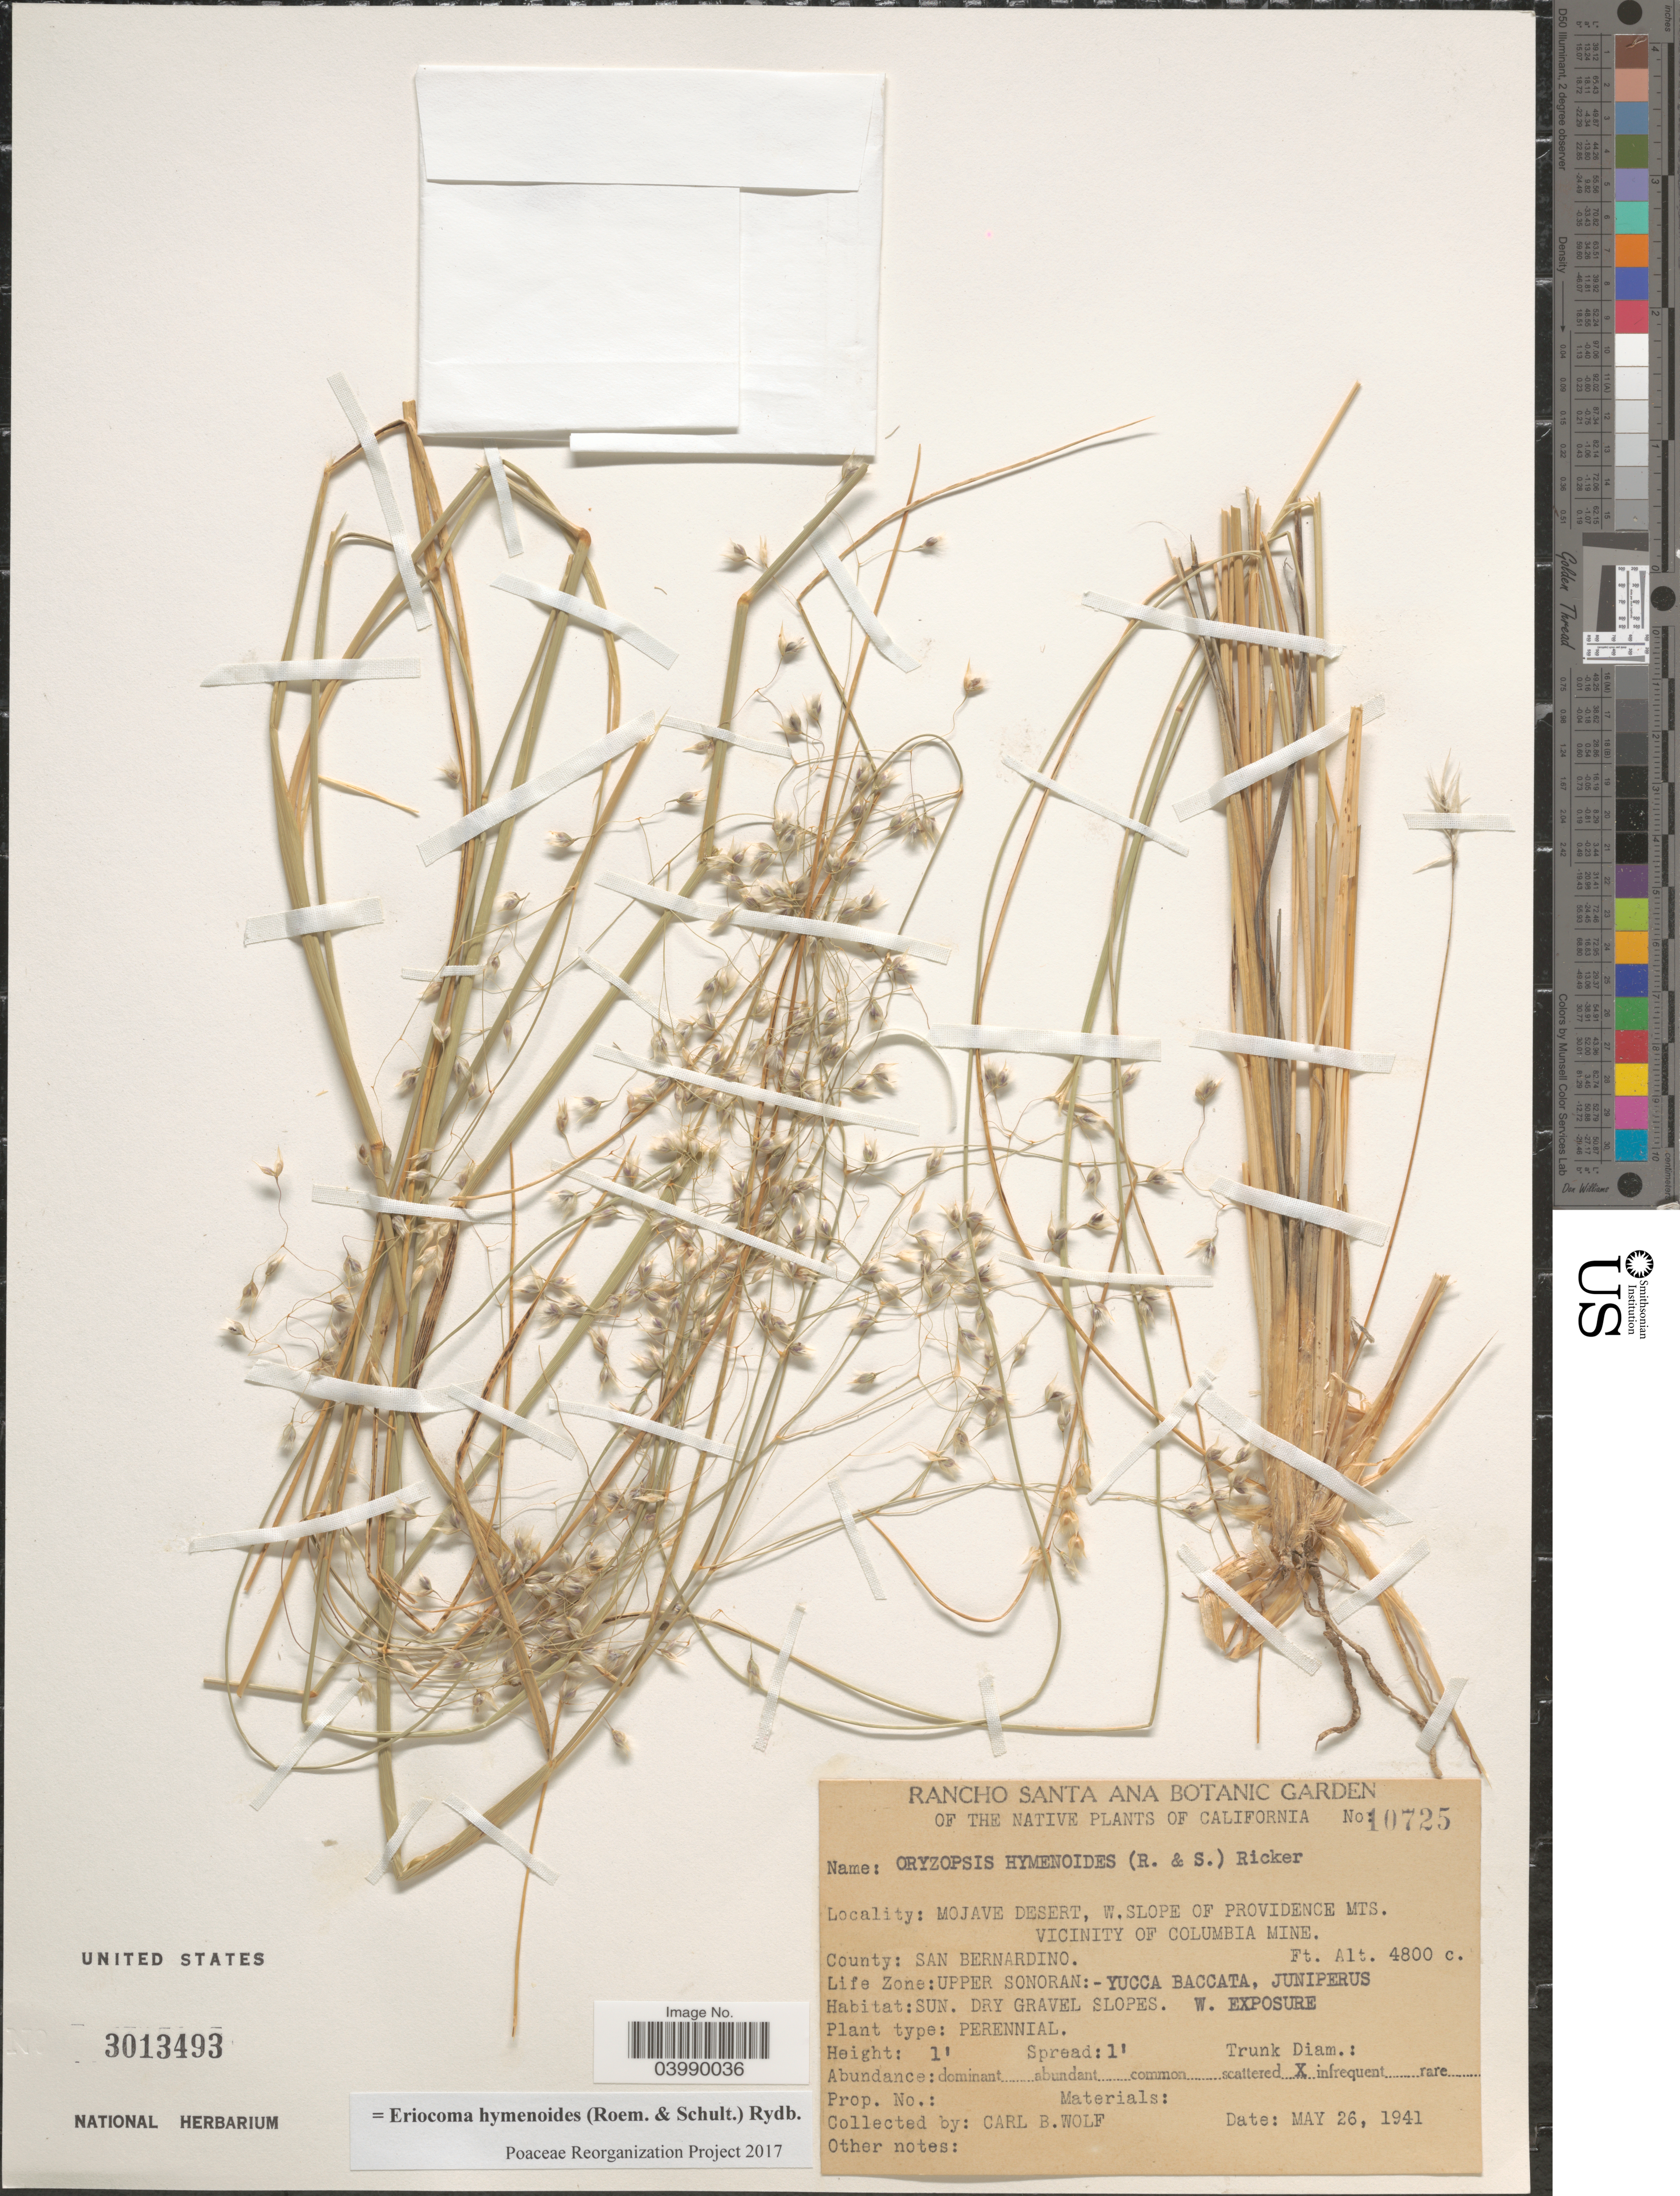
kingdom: Plantae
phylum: Tracheophyta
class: Liliopsida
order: Poales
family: Poaceae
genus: Eriocoma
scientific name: Eriocoma hymenoides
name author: (Roem. & Schult.) Rydb.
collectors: C. B. Wolf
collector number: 10725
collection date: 1941-05-26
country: United States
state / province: California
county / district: San Bernardino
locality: Mojave Desert, W. slope of Providence Mts. Vicinity of Columbia Mine. County: San Bernardino. Life Zone: Upper Sonoran. W. Exposure.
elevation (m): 1463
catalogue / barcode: US 3013493